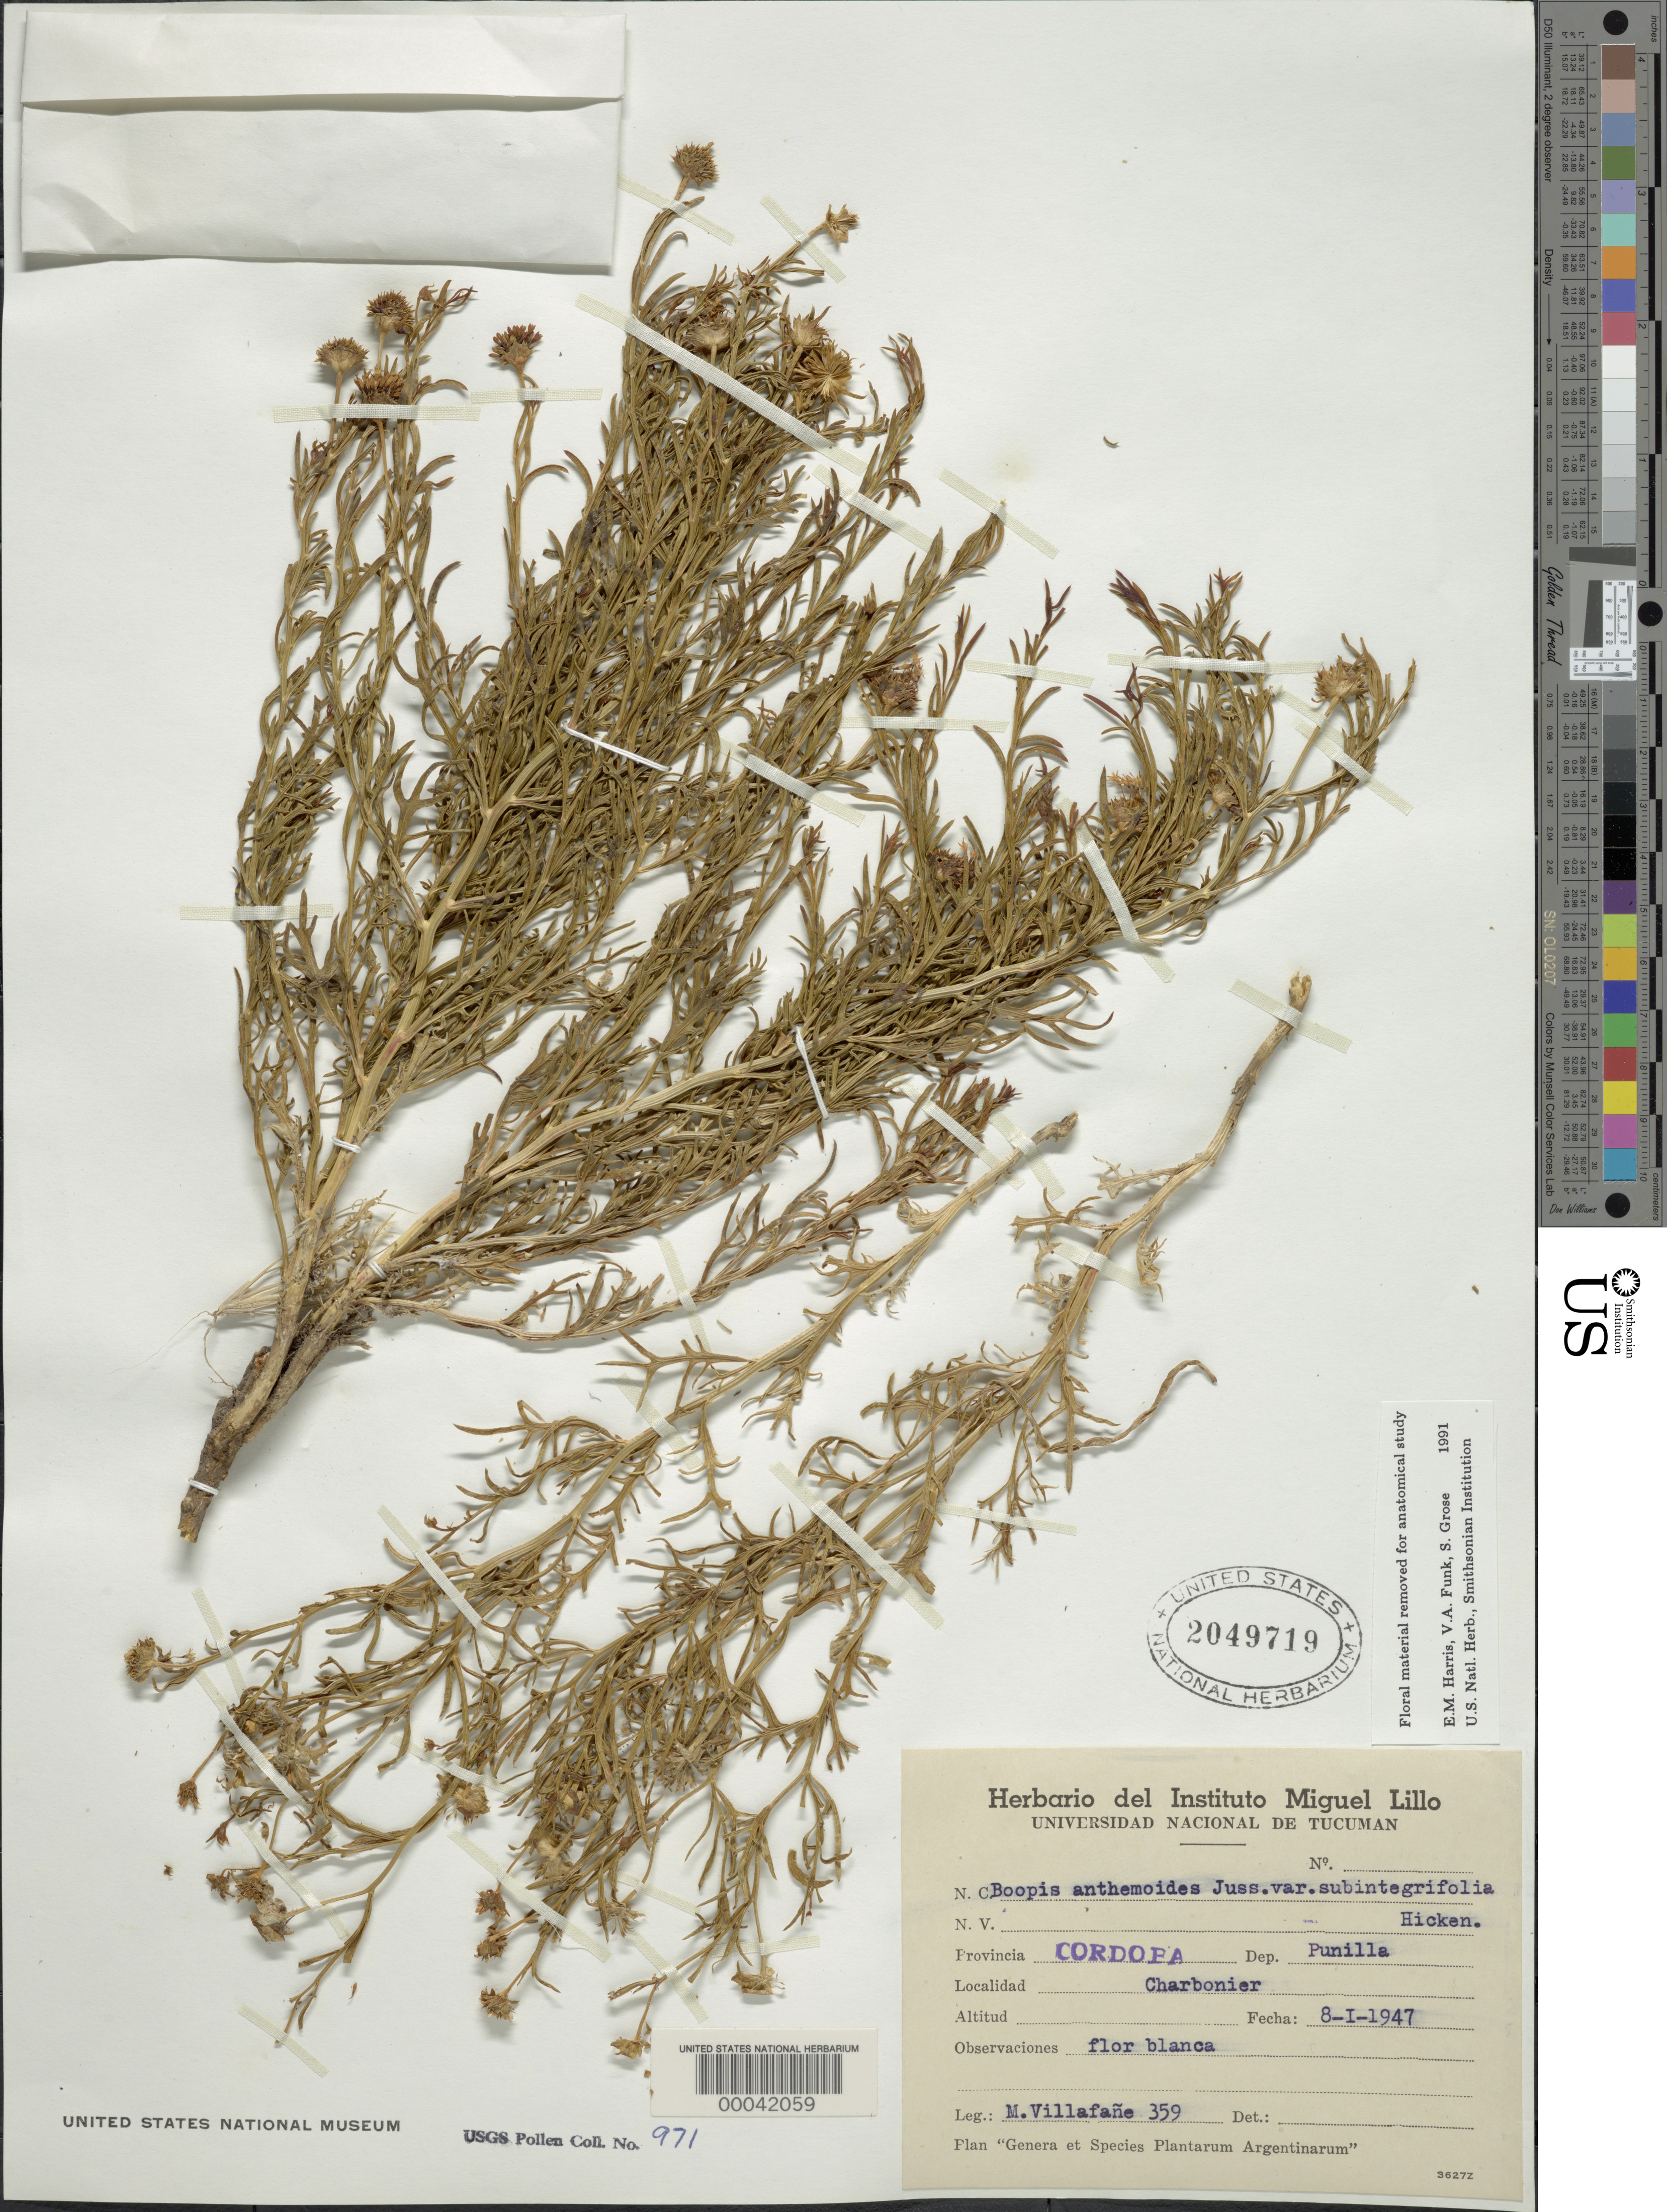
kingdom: Plantae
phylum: Tracheophyta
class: Magnoliopsida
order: Asterales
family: Calyceraceae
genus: Boopis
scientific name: Boopis anthemoides var. subintegrifolia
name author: Hicken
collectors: M. Villafane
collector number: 359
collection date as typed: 08 Jan 1947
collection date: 1947-01-08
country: Argentina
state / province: Córdoba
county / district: Punilla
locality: Charbonier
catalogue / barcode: US 2049719